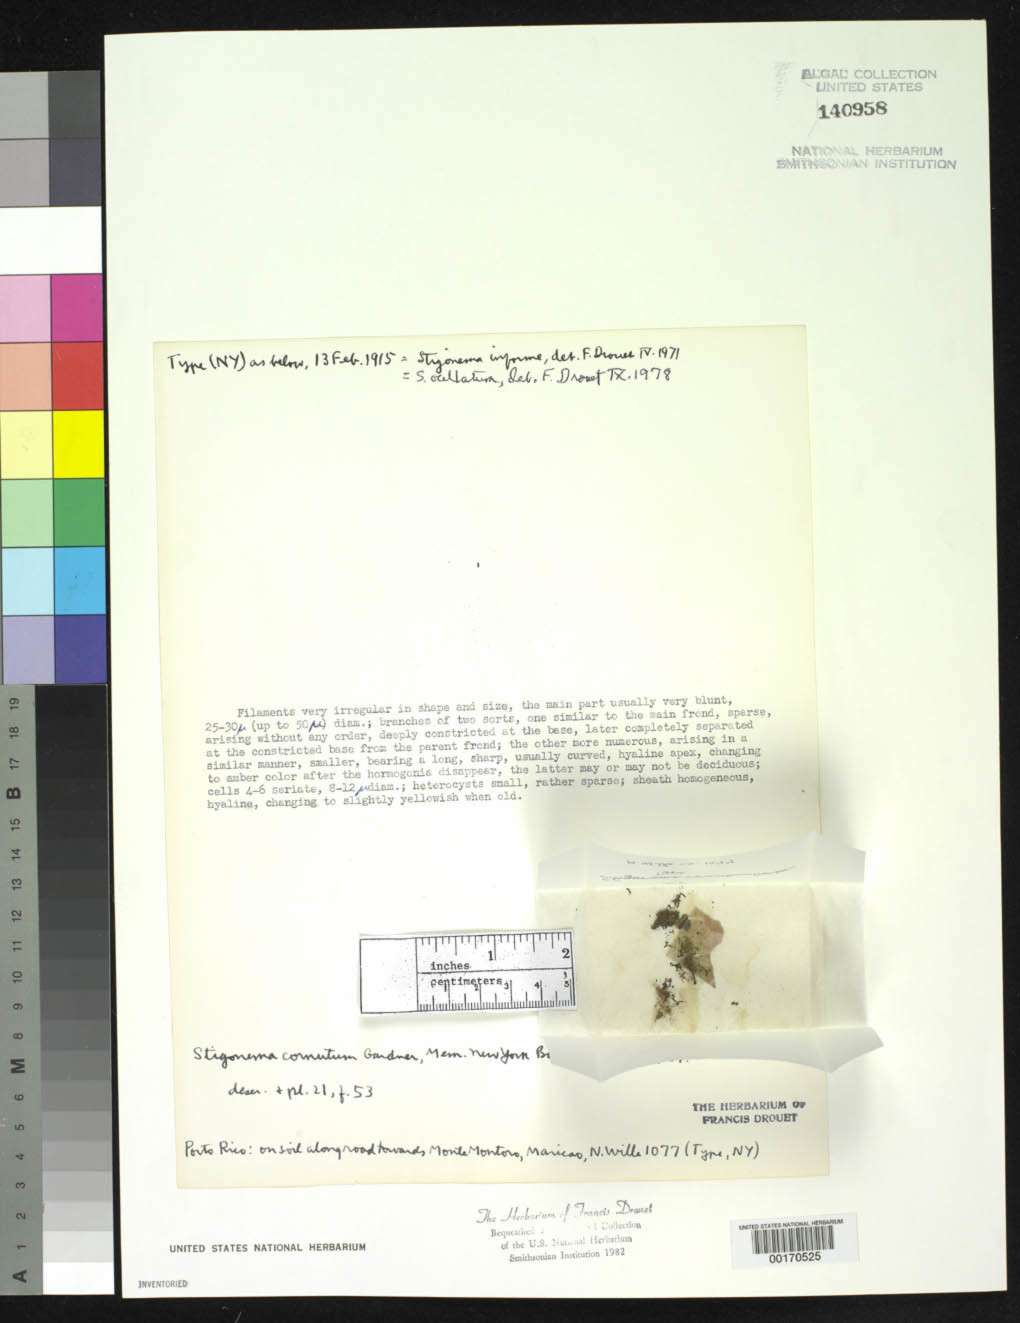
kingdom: Bacteria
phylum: Cyanobacteria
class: Cyanobacteriia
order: Cyanobacteriales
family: Stigonemataceae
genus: Stigonema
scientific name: Stigonema cornutum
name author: N.L. Gardner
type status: Isotype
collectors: N. Wille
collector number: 1077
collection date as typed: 13 Feb 1915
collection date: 1915-02-13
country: Puerto Rico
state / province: Maricao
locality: Monte Montoro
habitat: On soil on road.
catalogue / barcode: US 140958